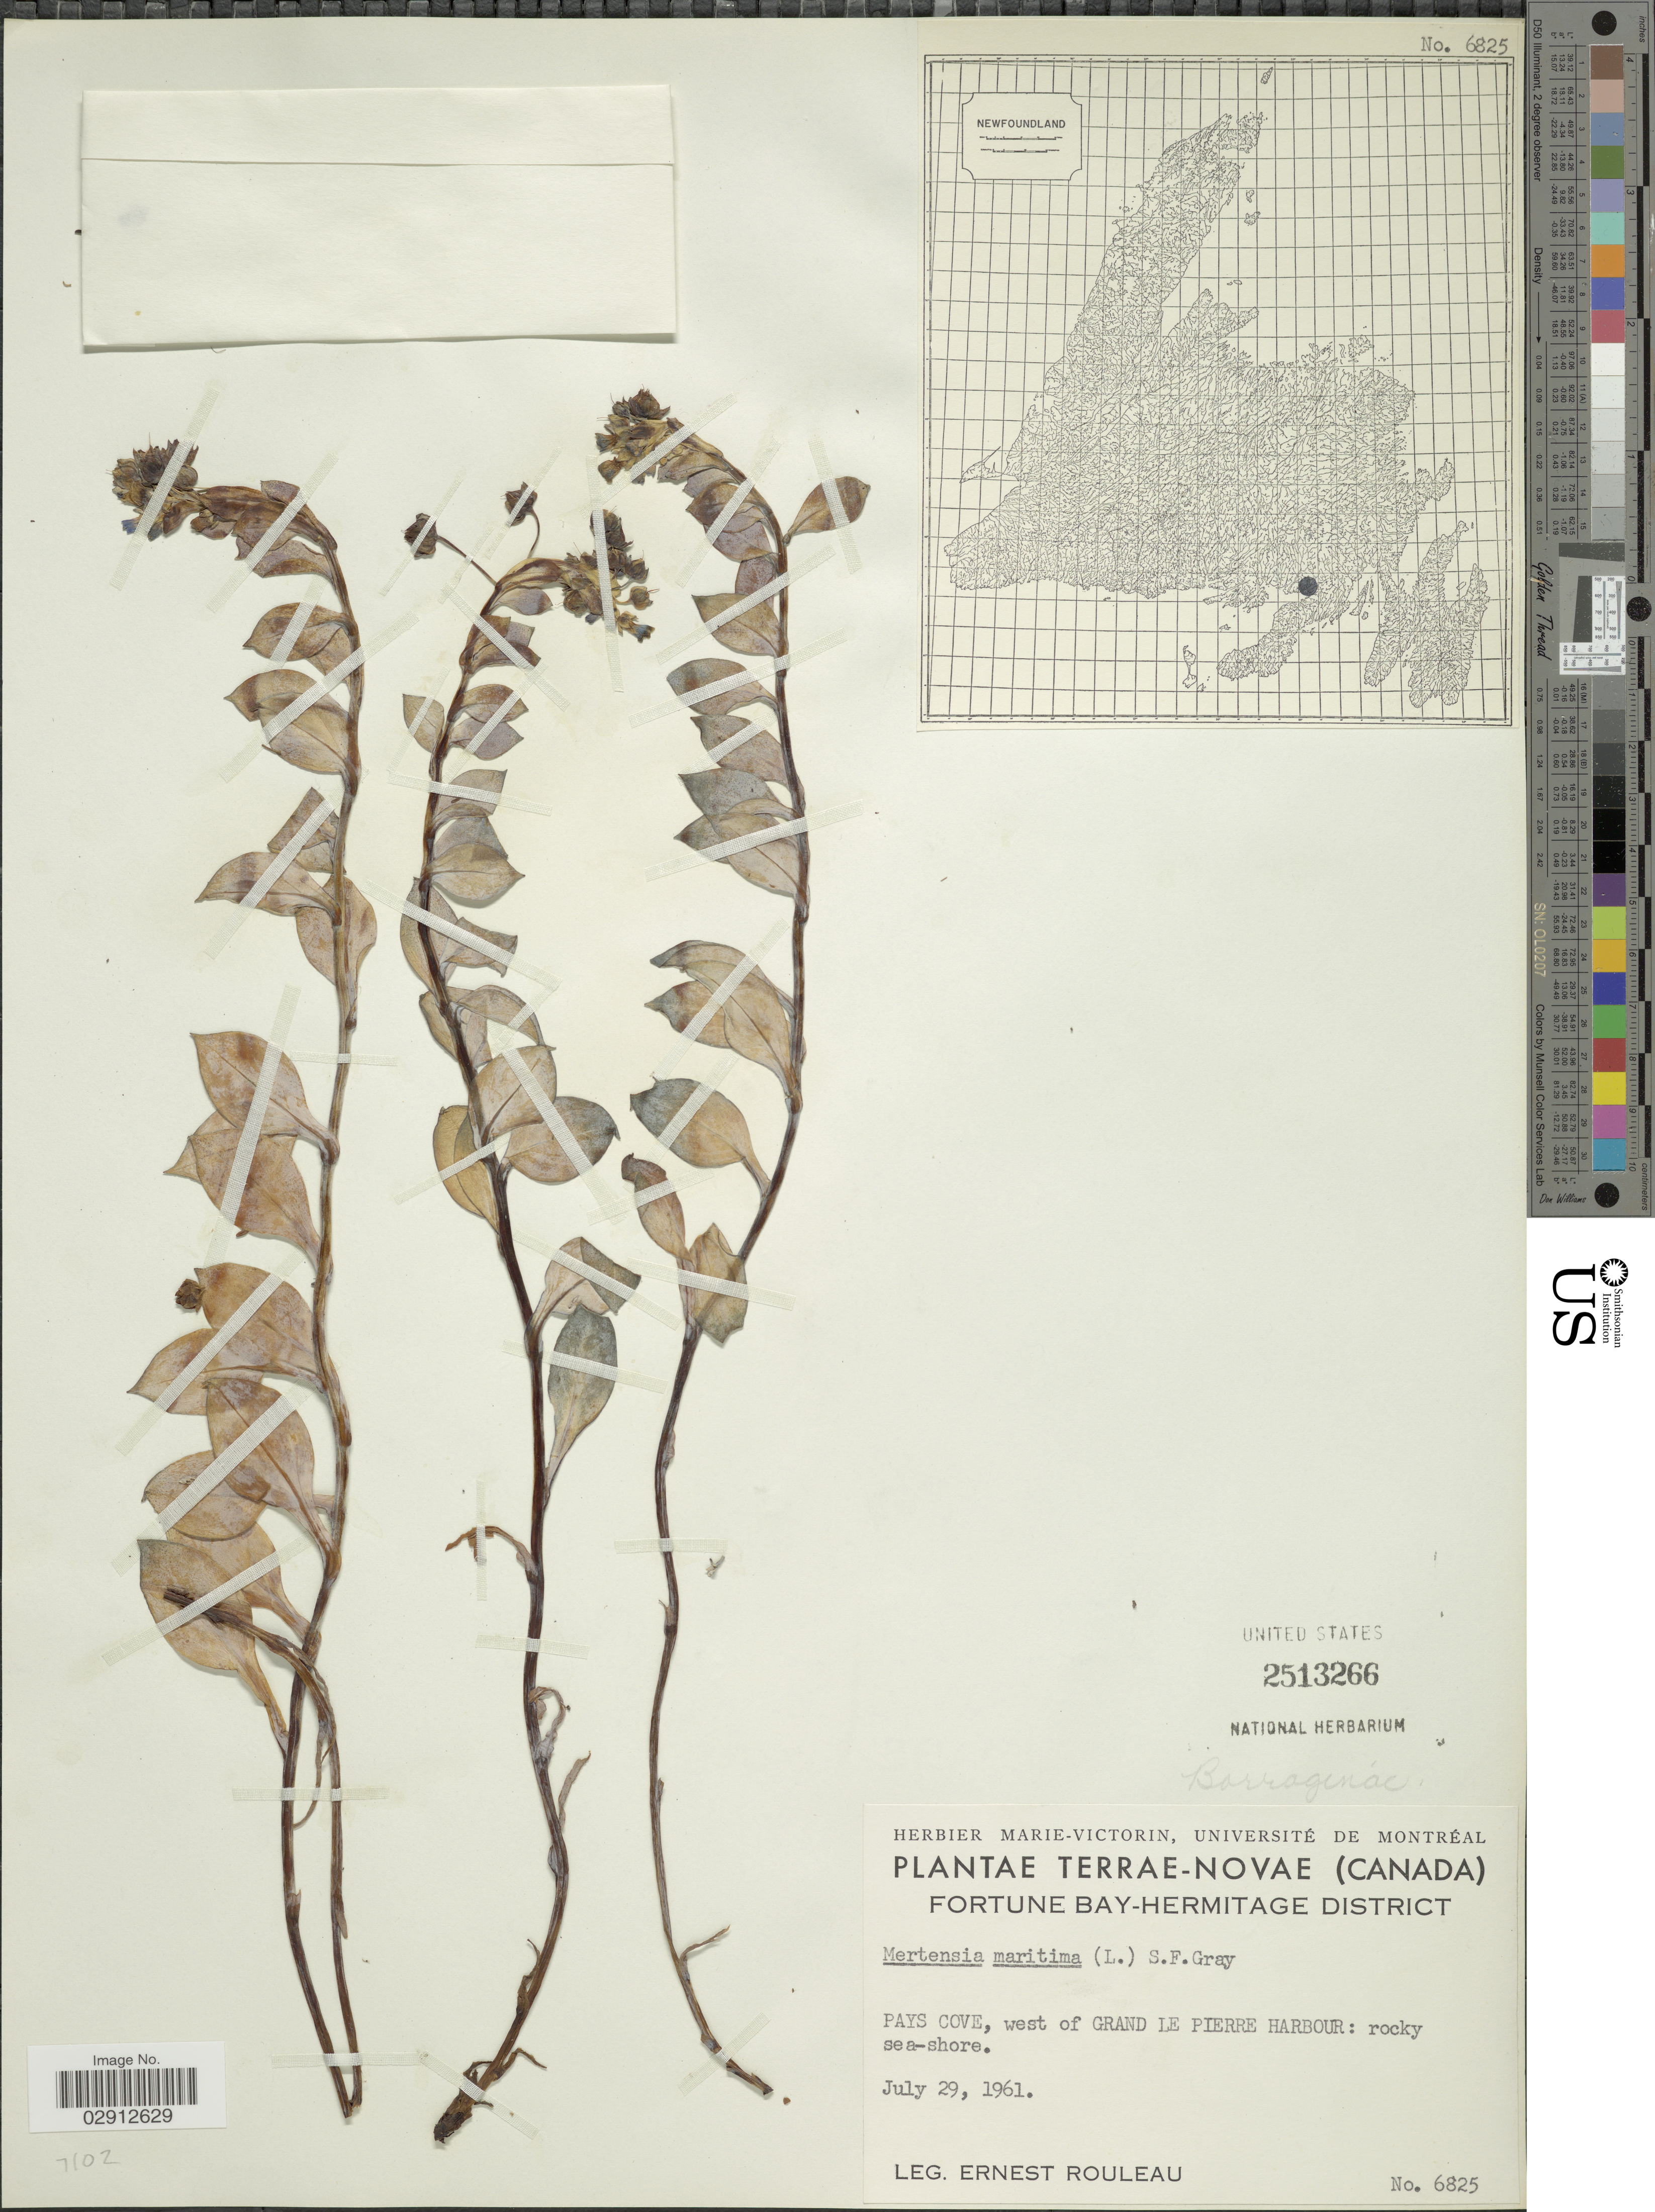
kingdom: Plantae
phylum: Tracheophyta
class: Magnoliopsida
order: Boraginales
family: Boraginaceae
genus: Mertensia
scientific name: Mertensia maritima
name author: (L.) S.F. Gray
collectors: E. Rouleau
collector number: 6825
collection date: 1961-07-29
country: Canada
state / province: Newfoundland and Labrador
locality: Terrae-Novae, Fortune Bay-Hermitage District, Pays Cove, west of Grand Le Pierre Harbour.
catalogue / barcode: US 2513266